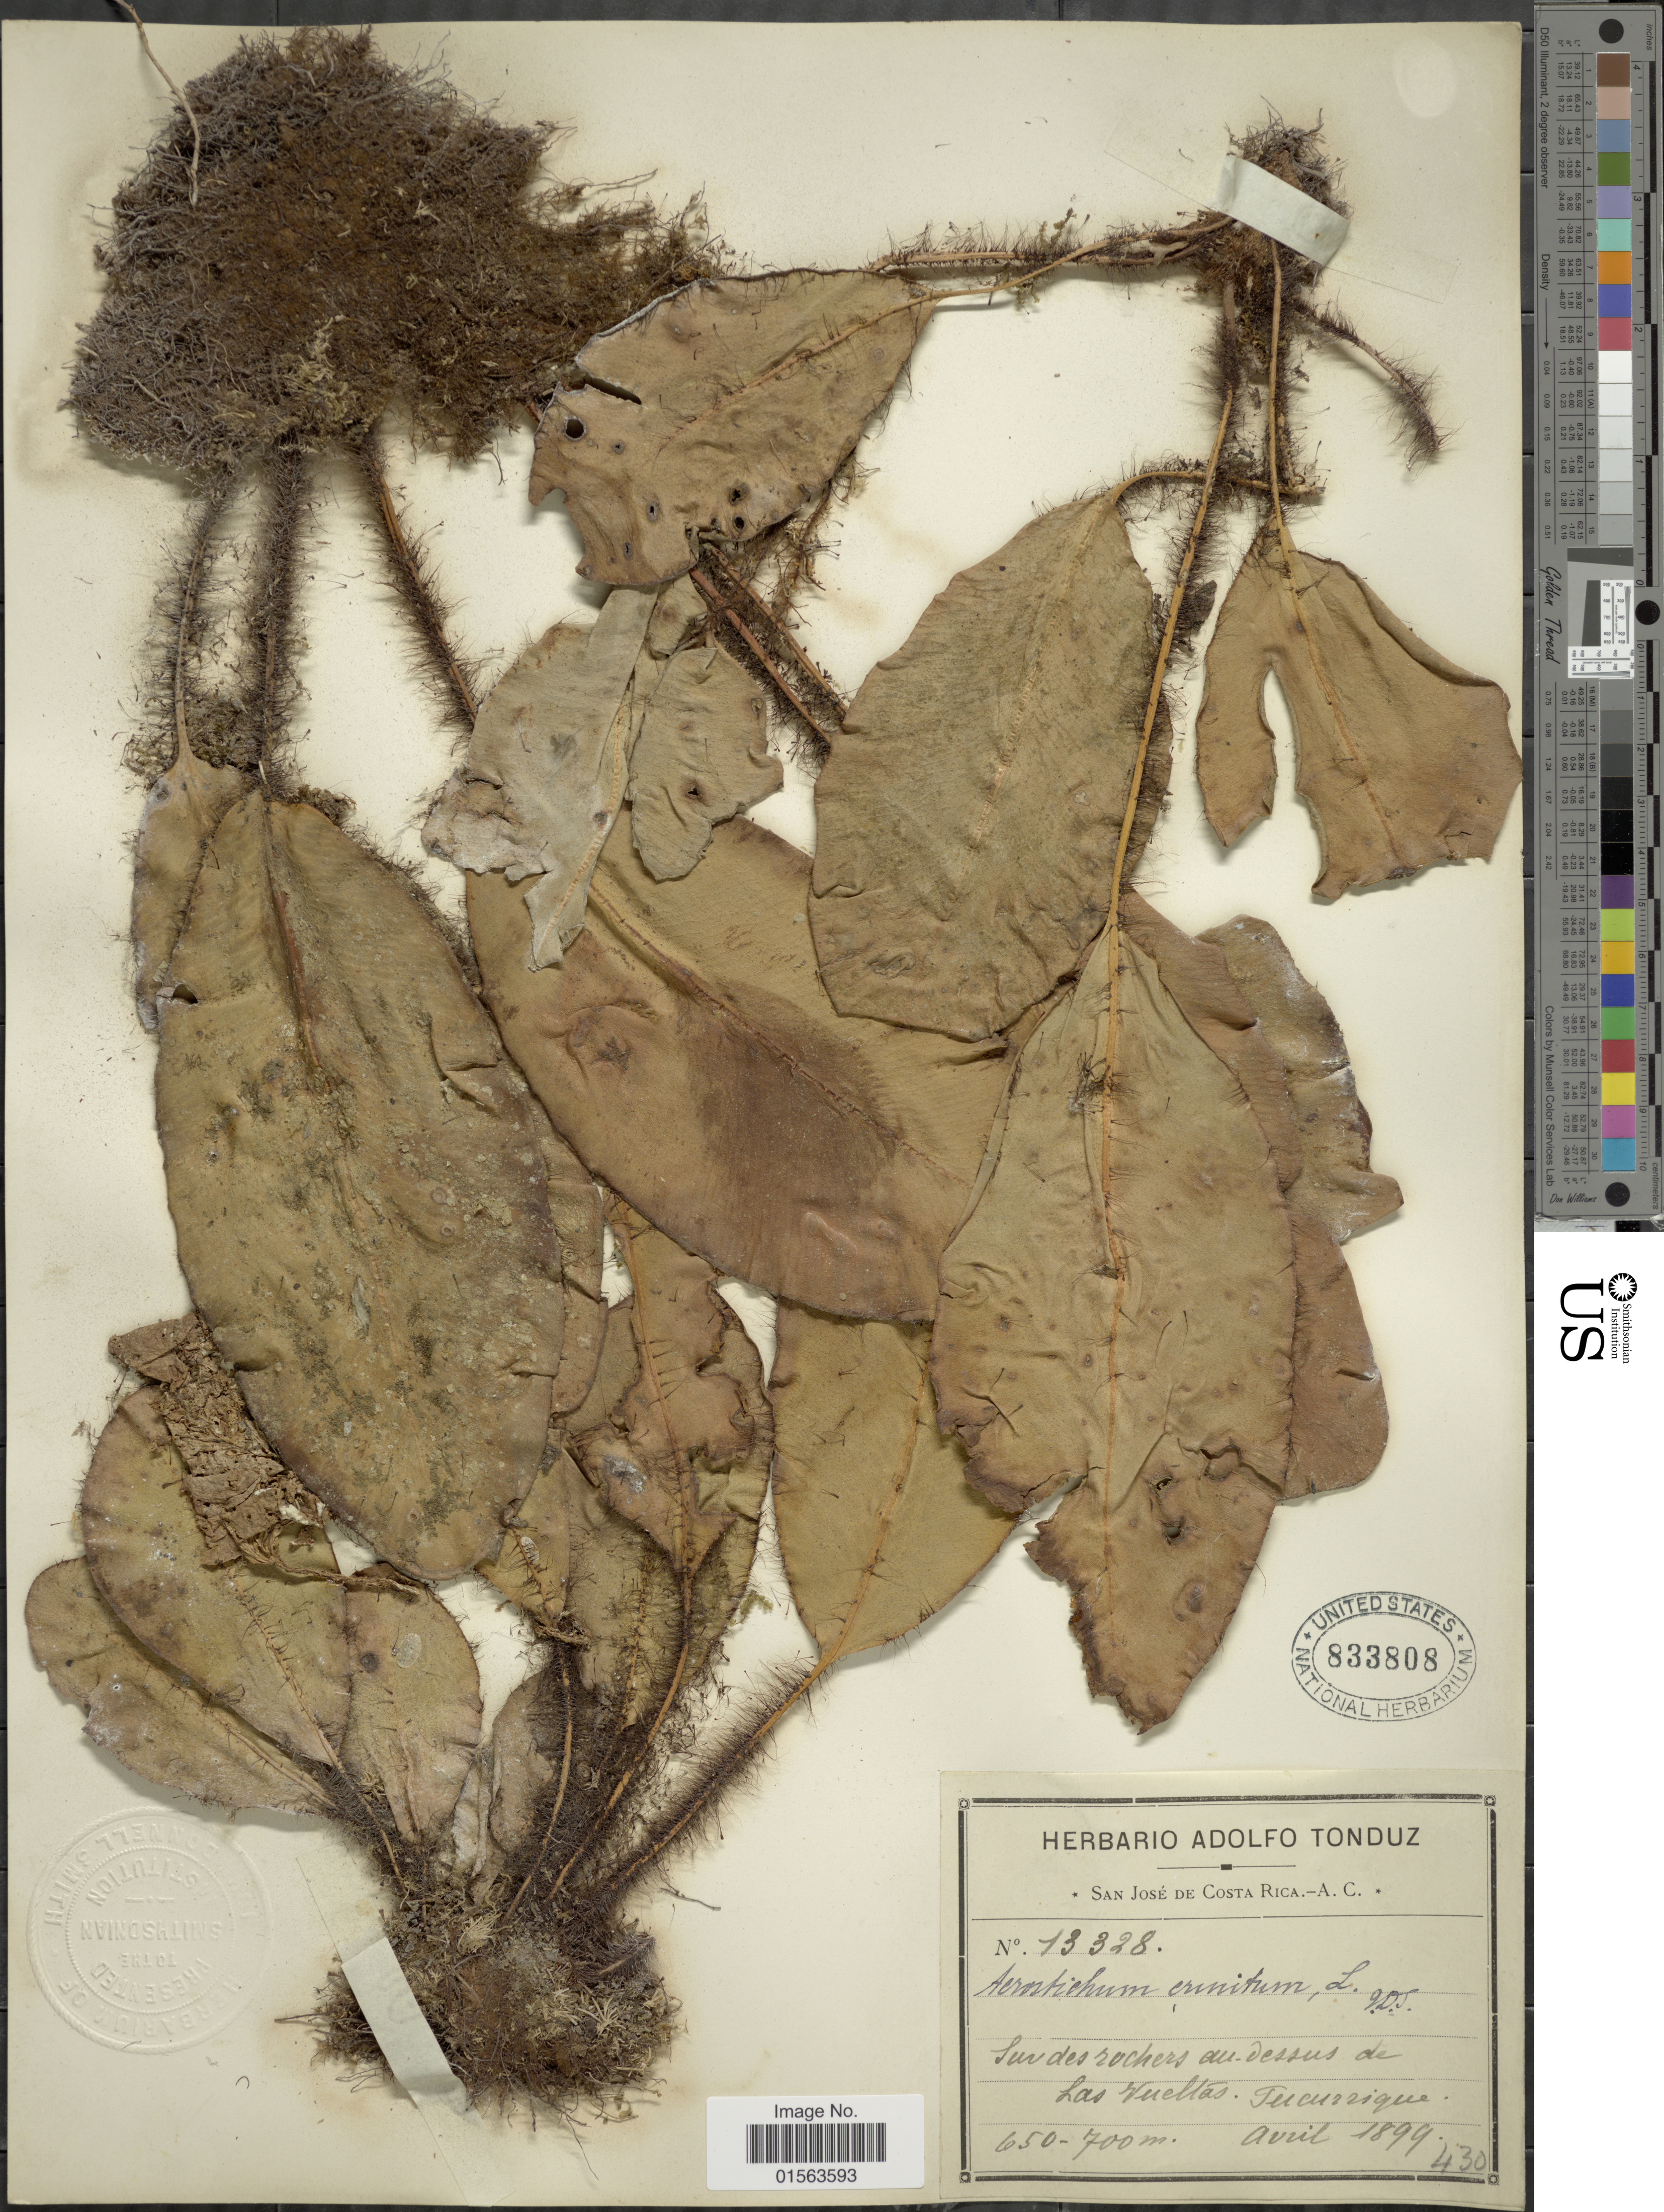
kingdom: Plantae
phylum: Tracheophyta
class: Polypodiopsida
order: Polypodiales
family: Dryopteridaceae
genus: Elaphoglossum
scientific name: Elaphoglossum crinitum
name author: (L.) Christ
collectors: ex Herb. Adolfo Tonduz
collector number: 13328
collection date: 1899-04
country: Costa Rica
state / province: Cartago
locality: Sur des rochers au-dessus de Las Vueltas, Tucurrique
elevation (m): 650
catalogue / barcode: US 833808